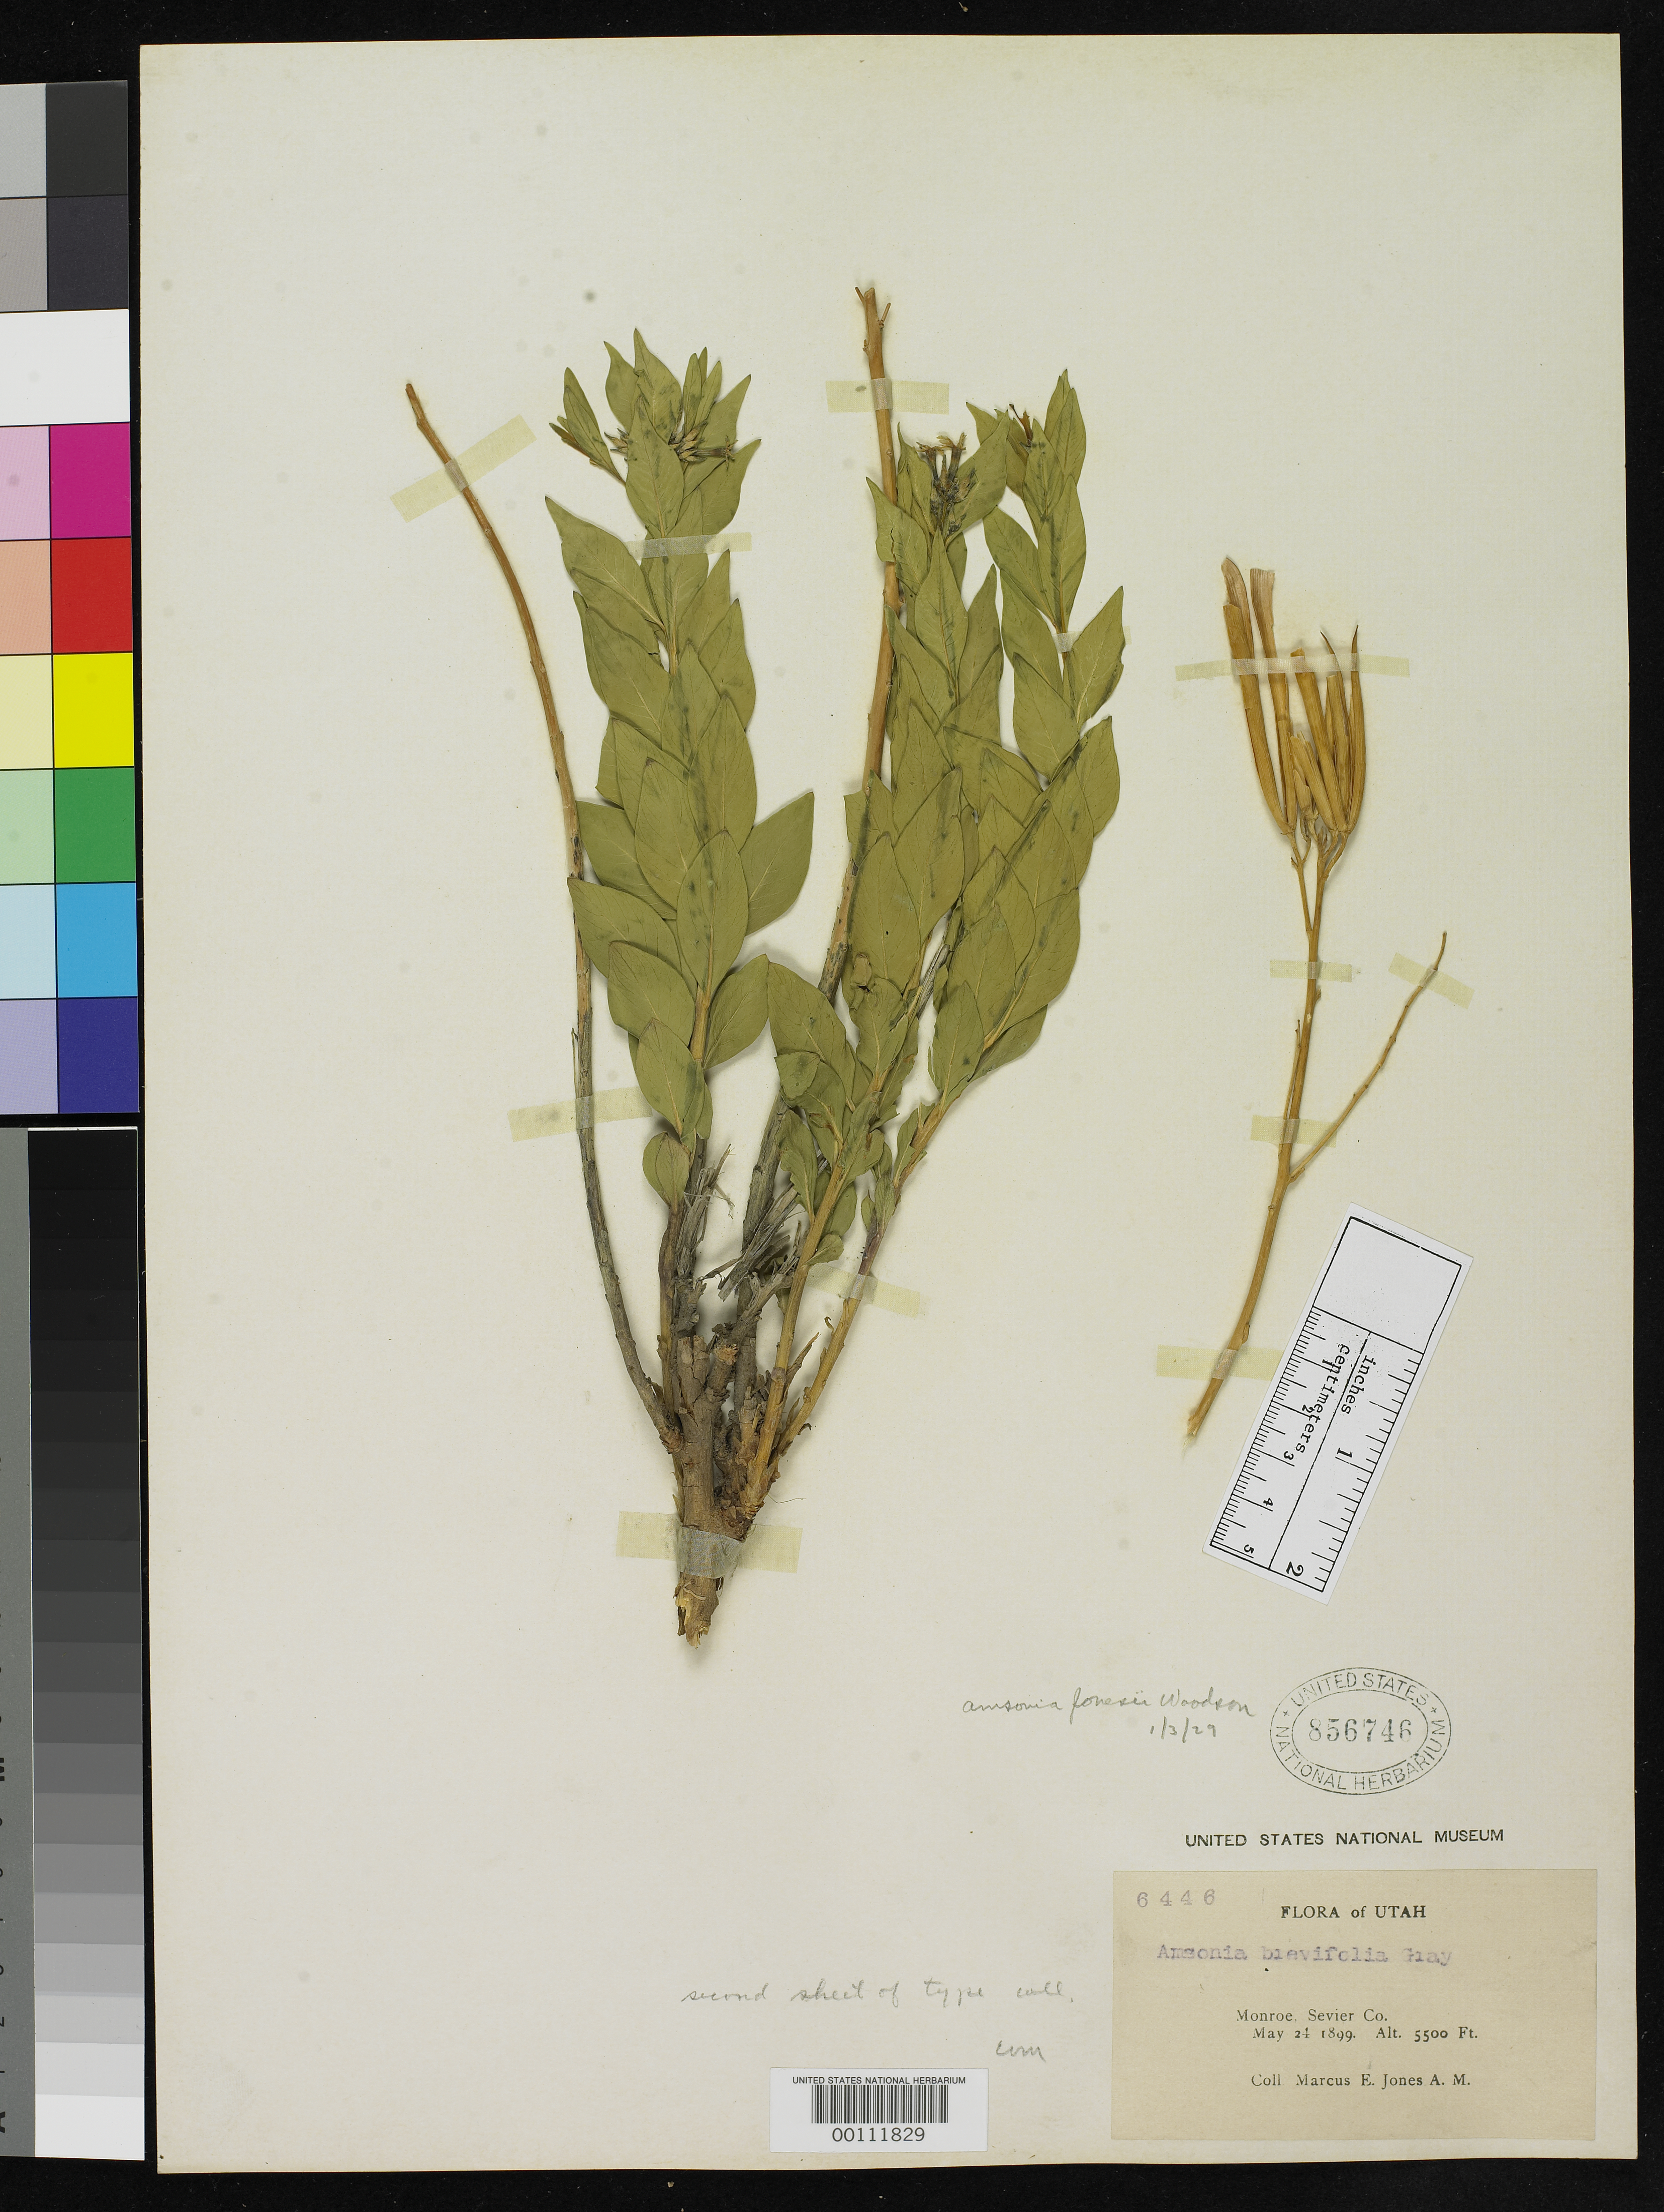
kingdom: Plantae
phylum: Tracheophyta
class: Magnoliopsida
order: Gentianales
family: Apocynaceae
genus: Amsonia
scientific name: Amsonia jonesii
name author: Woodson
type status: Isotype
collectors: M. E. Jones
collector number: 6446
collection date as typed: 24 May 1899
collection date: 1899-05-24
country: United States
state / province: Utah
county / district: Sevier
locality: Monroe.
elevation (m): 1676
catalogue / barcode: US 856746